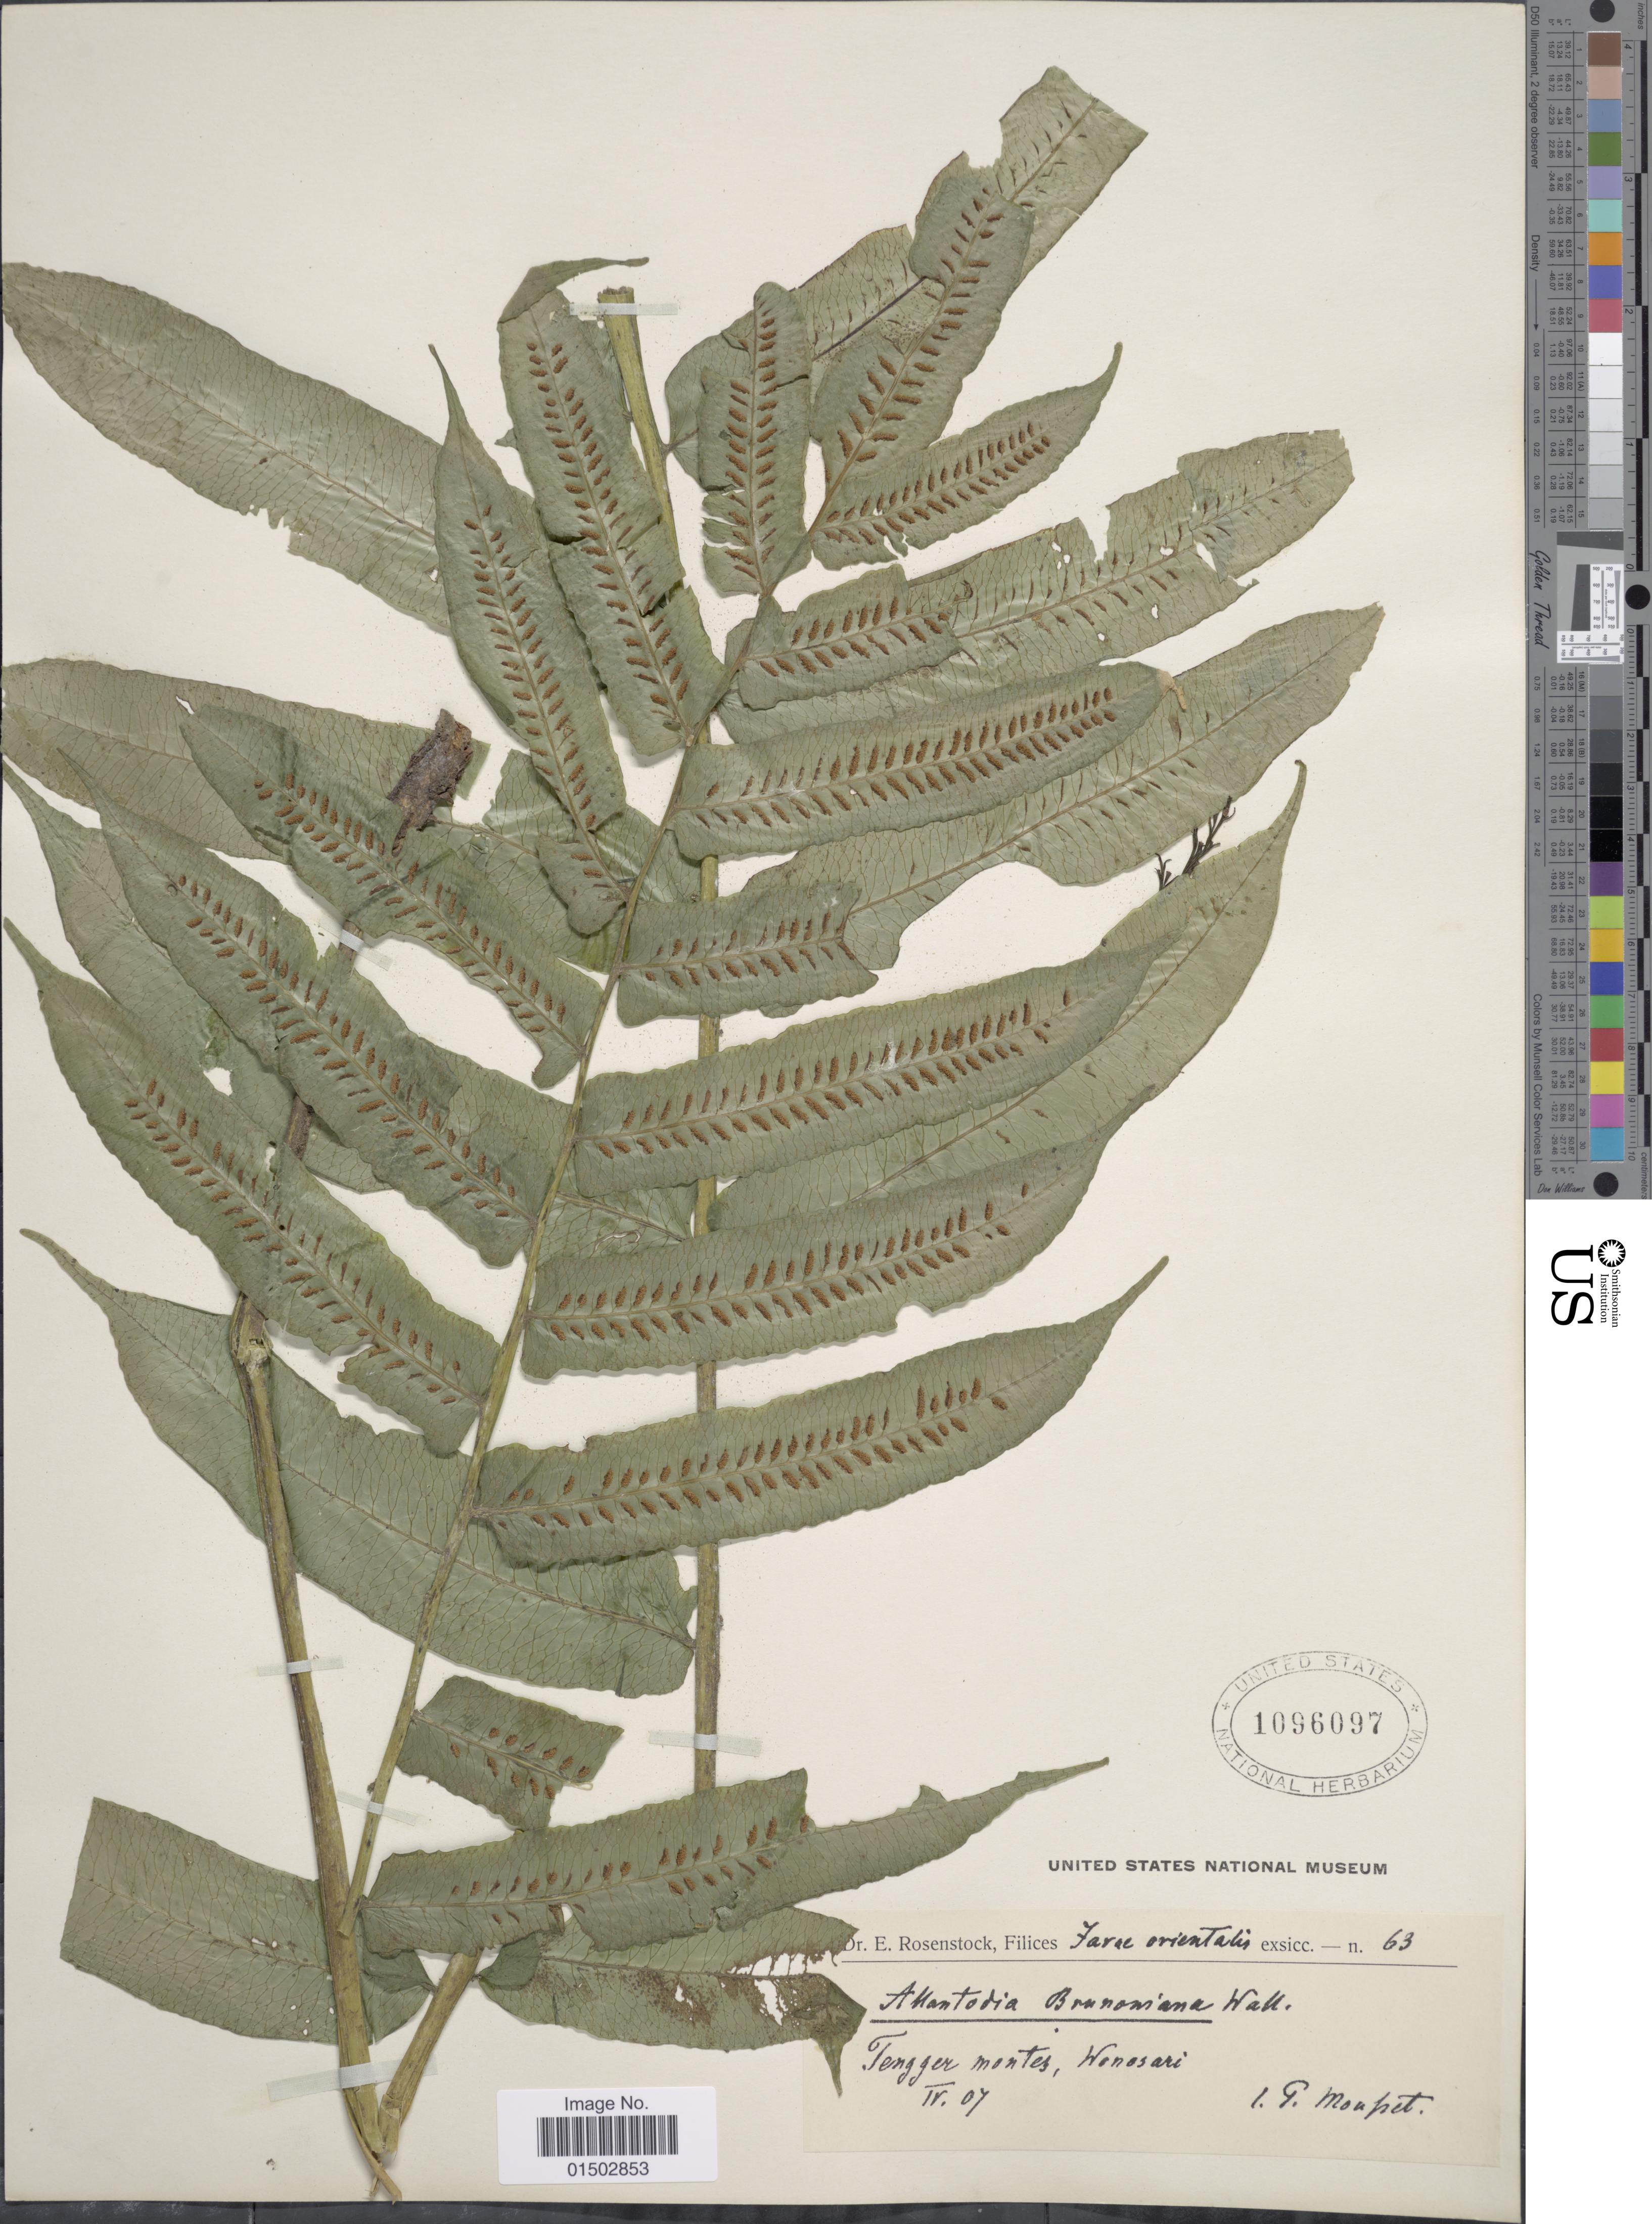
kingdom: Plantae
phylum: Tracheophyta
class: Polypodiopsida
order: Polypodiales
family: Diplaziopsidaceae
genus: Diplaziopsis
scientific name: Diplaziopsis javanica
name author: (Blume) C. Chr.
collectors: G. Moupet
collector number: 63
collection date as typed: Transcribed d/m/y: /5/7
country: Indonesia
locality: Farae orientalis, Tenger montes, Wonosari [interpreted]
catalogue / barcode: US 1096097